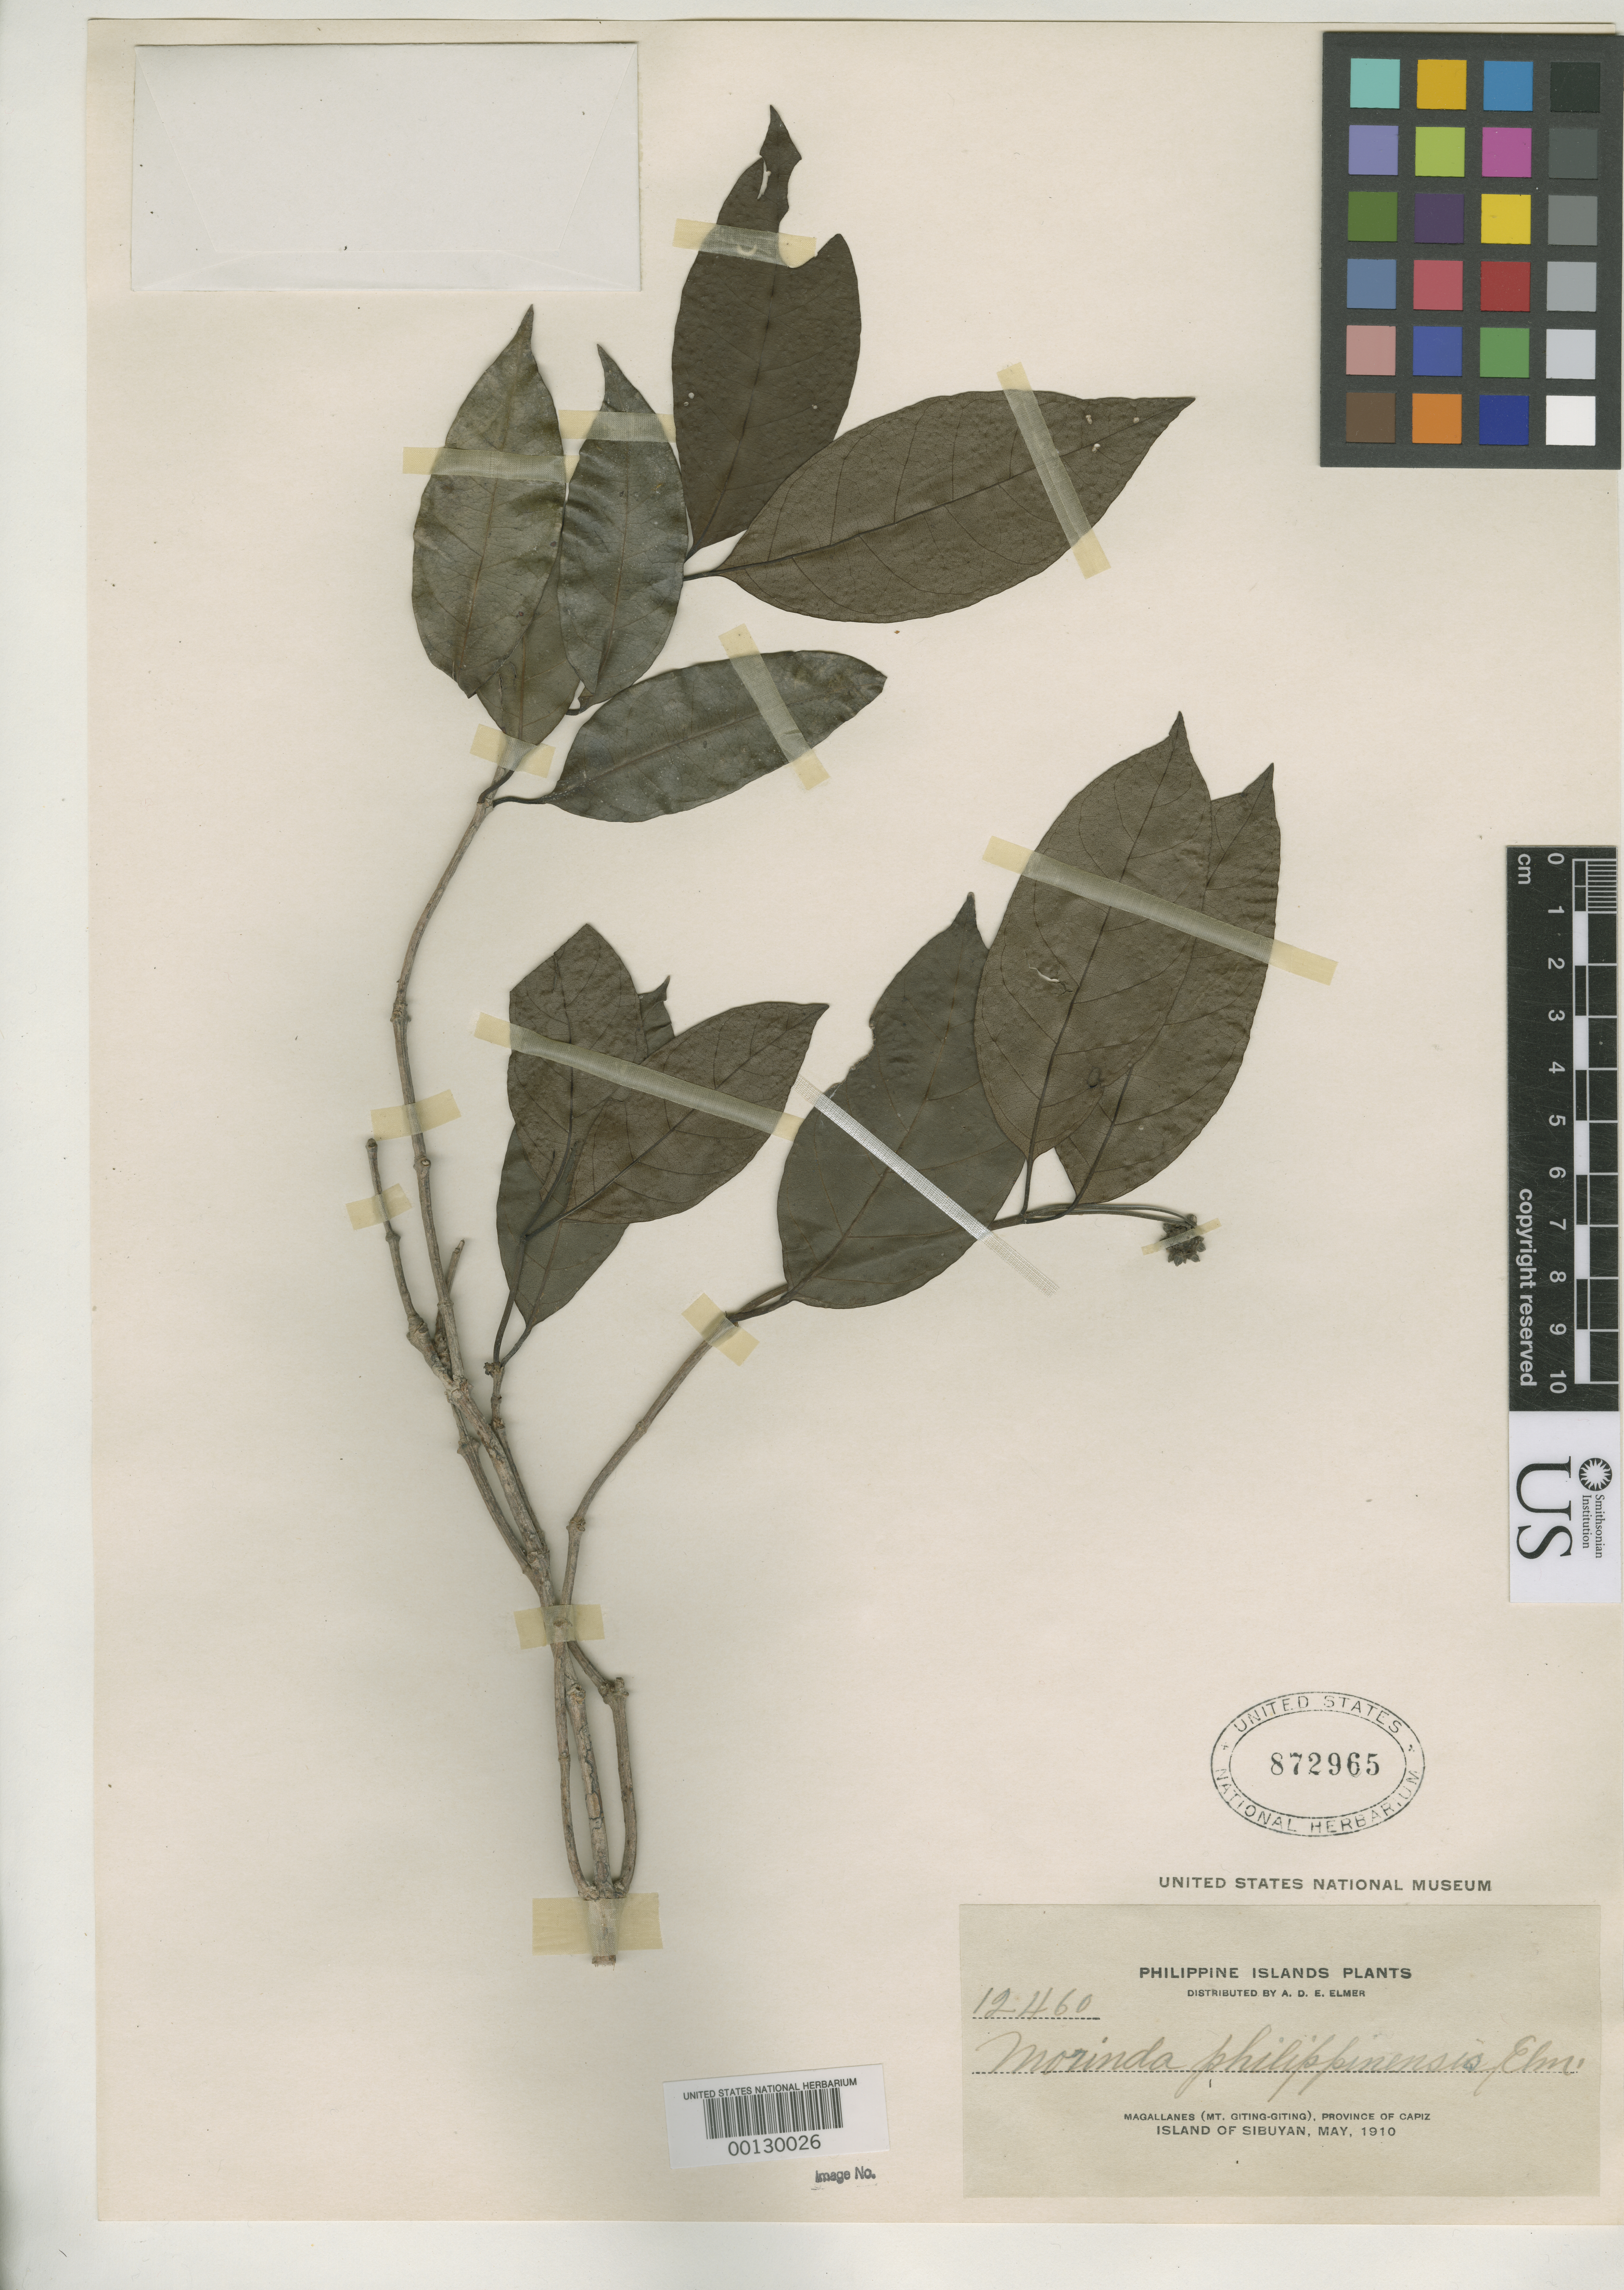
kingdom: Plantae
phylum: Tracheophyta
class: Magnoliopsida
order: Gentianales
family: Rubiaceae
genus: Morinda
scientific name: Morinda philippinensis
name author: Elmer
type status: Isotype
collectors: A. D. E. Elmer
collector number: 12460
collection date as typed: May 1910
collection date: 1910-05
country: Philippines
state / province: Mimaropa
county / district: Romblon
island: Sibuyan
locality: Magallanes, Mt. Giting-Giting.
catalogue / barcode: US 872965